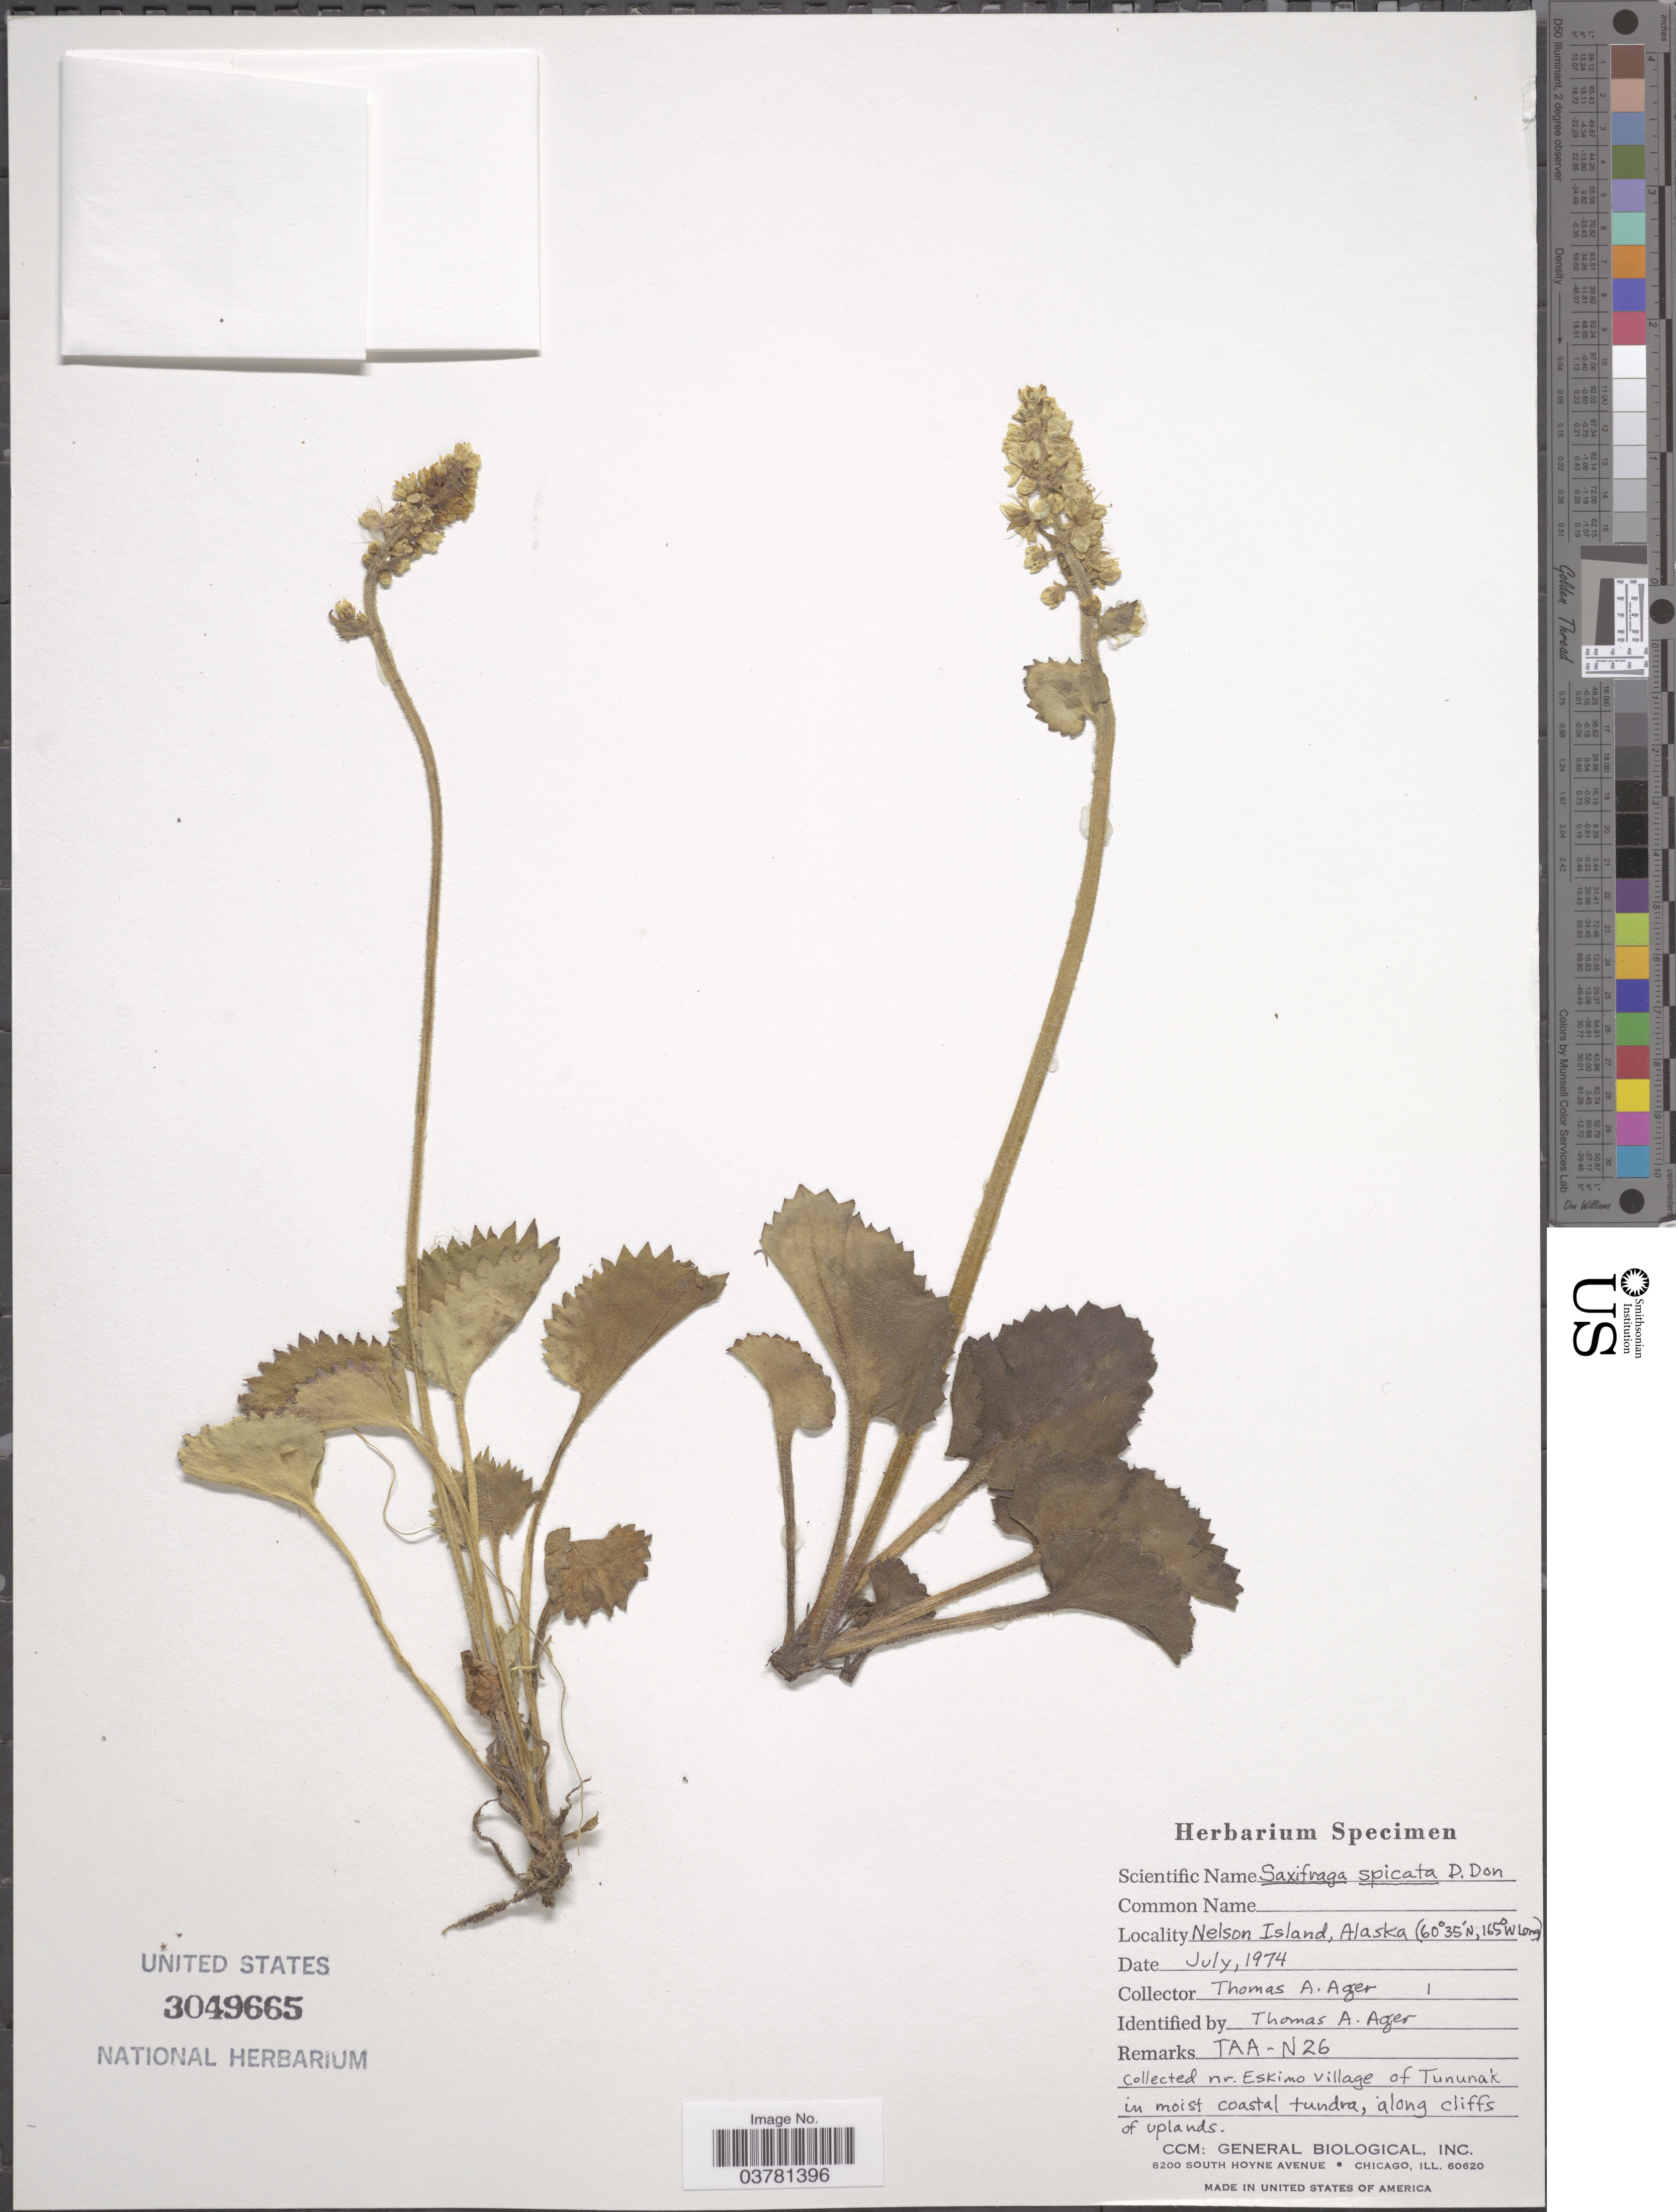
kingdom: Plantae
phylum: Tracheophyta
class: Magnoliopsida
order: Saxifragales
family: Saxifragaceae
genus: Micranthes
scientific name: Micranthes spicata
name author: (D. Don) Small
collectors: T. A. Ager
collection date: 1974-07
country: United States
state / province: Alaska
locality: Nelson Island. Nr. Eskimo village of Tununak in moist coastal tundra, along cliffs of uplands.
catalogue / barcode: US 3049665